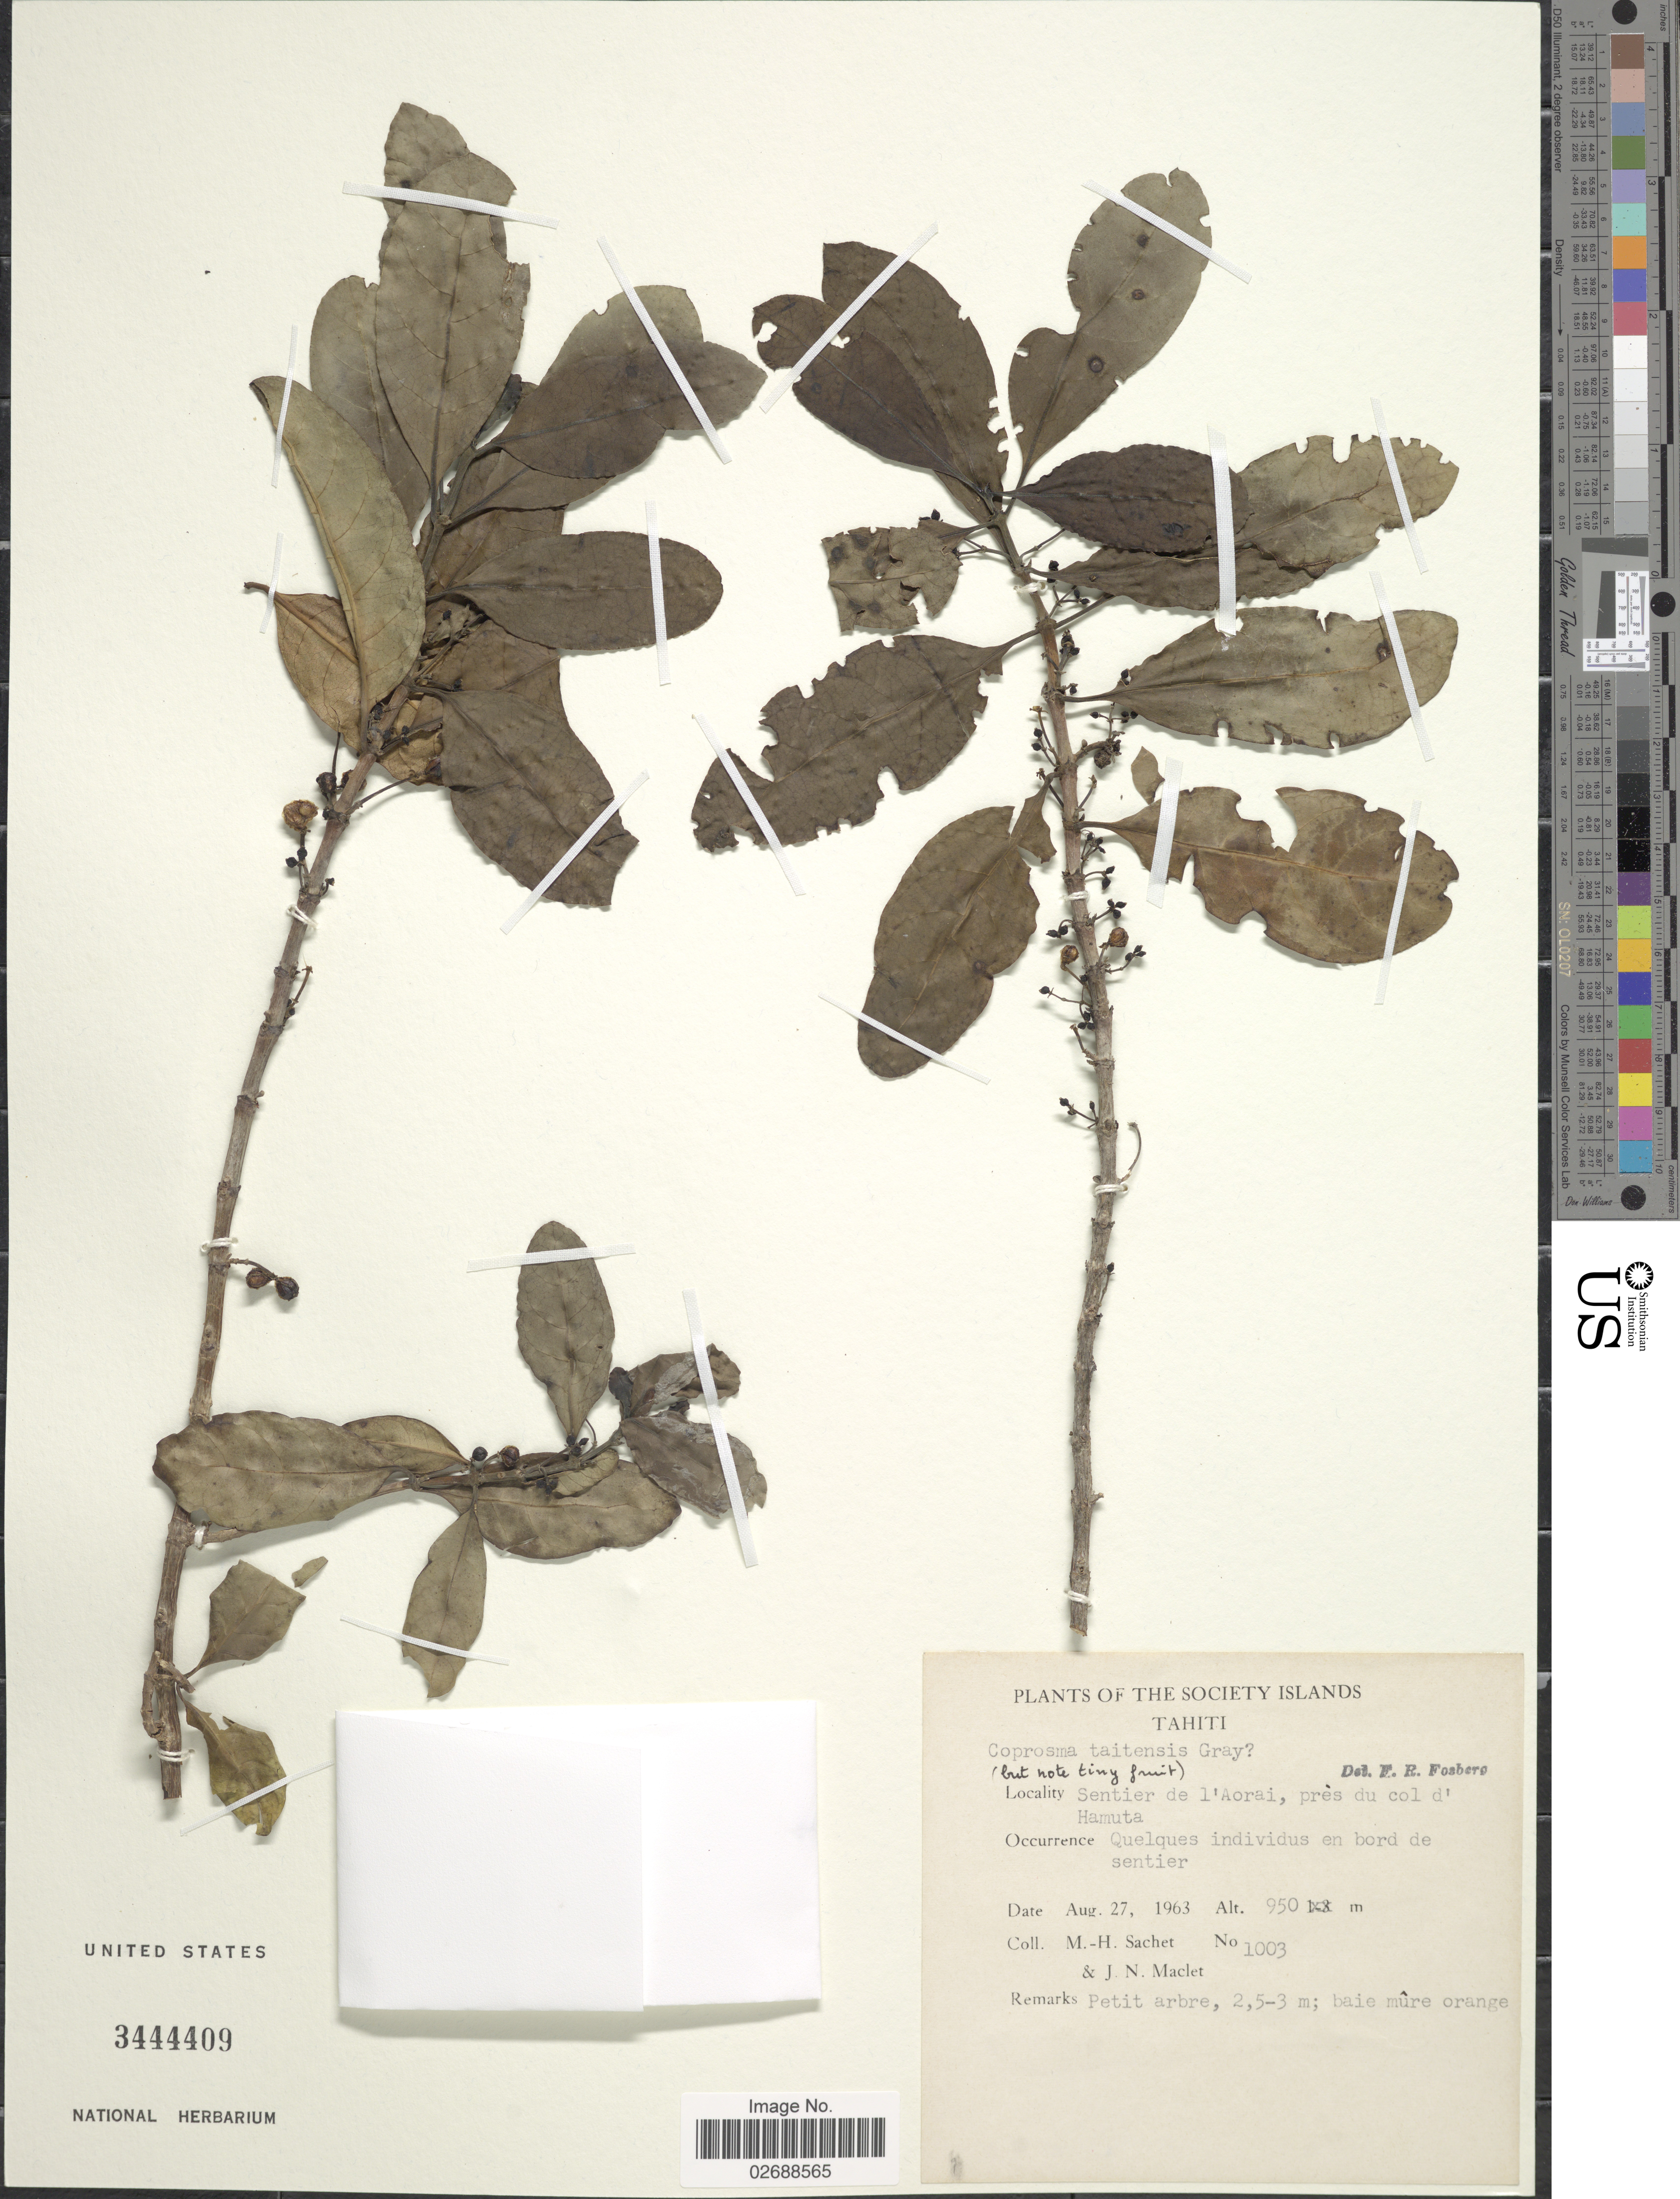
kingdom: Plantae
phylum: Tracheophyta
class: Magnoliopsida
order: Gentianales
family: Rubiaceae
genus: Coprosma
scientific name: Coprosma tahitensis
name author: A. Gray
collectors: M.-H. Sachet & J. Maclet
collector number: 1003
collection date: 1963-08-27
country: French Polynesia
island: Tahiti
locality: The Society Islands, Tahiti, Sentier de l'Aorai, pres du col d'Hamuta, Quelques individus en bord de sentier.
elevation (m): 950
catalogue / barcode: US 3444409